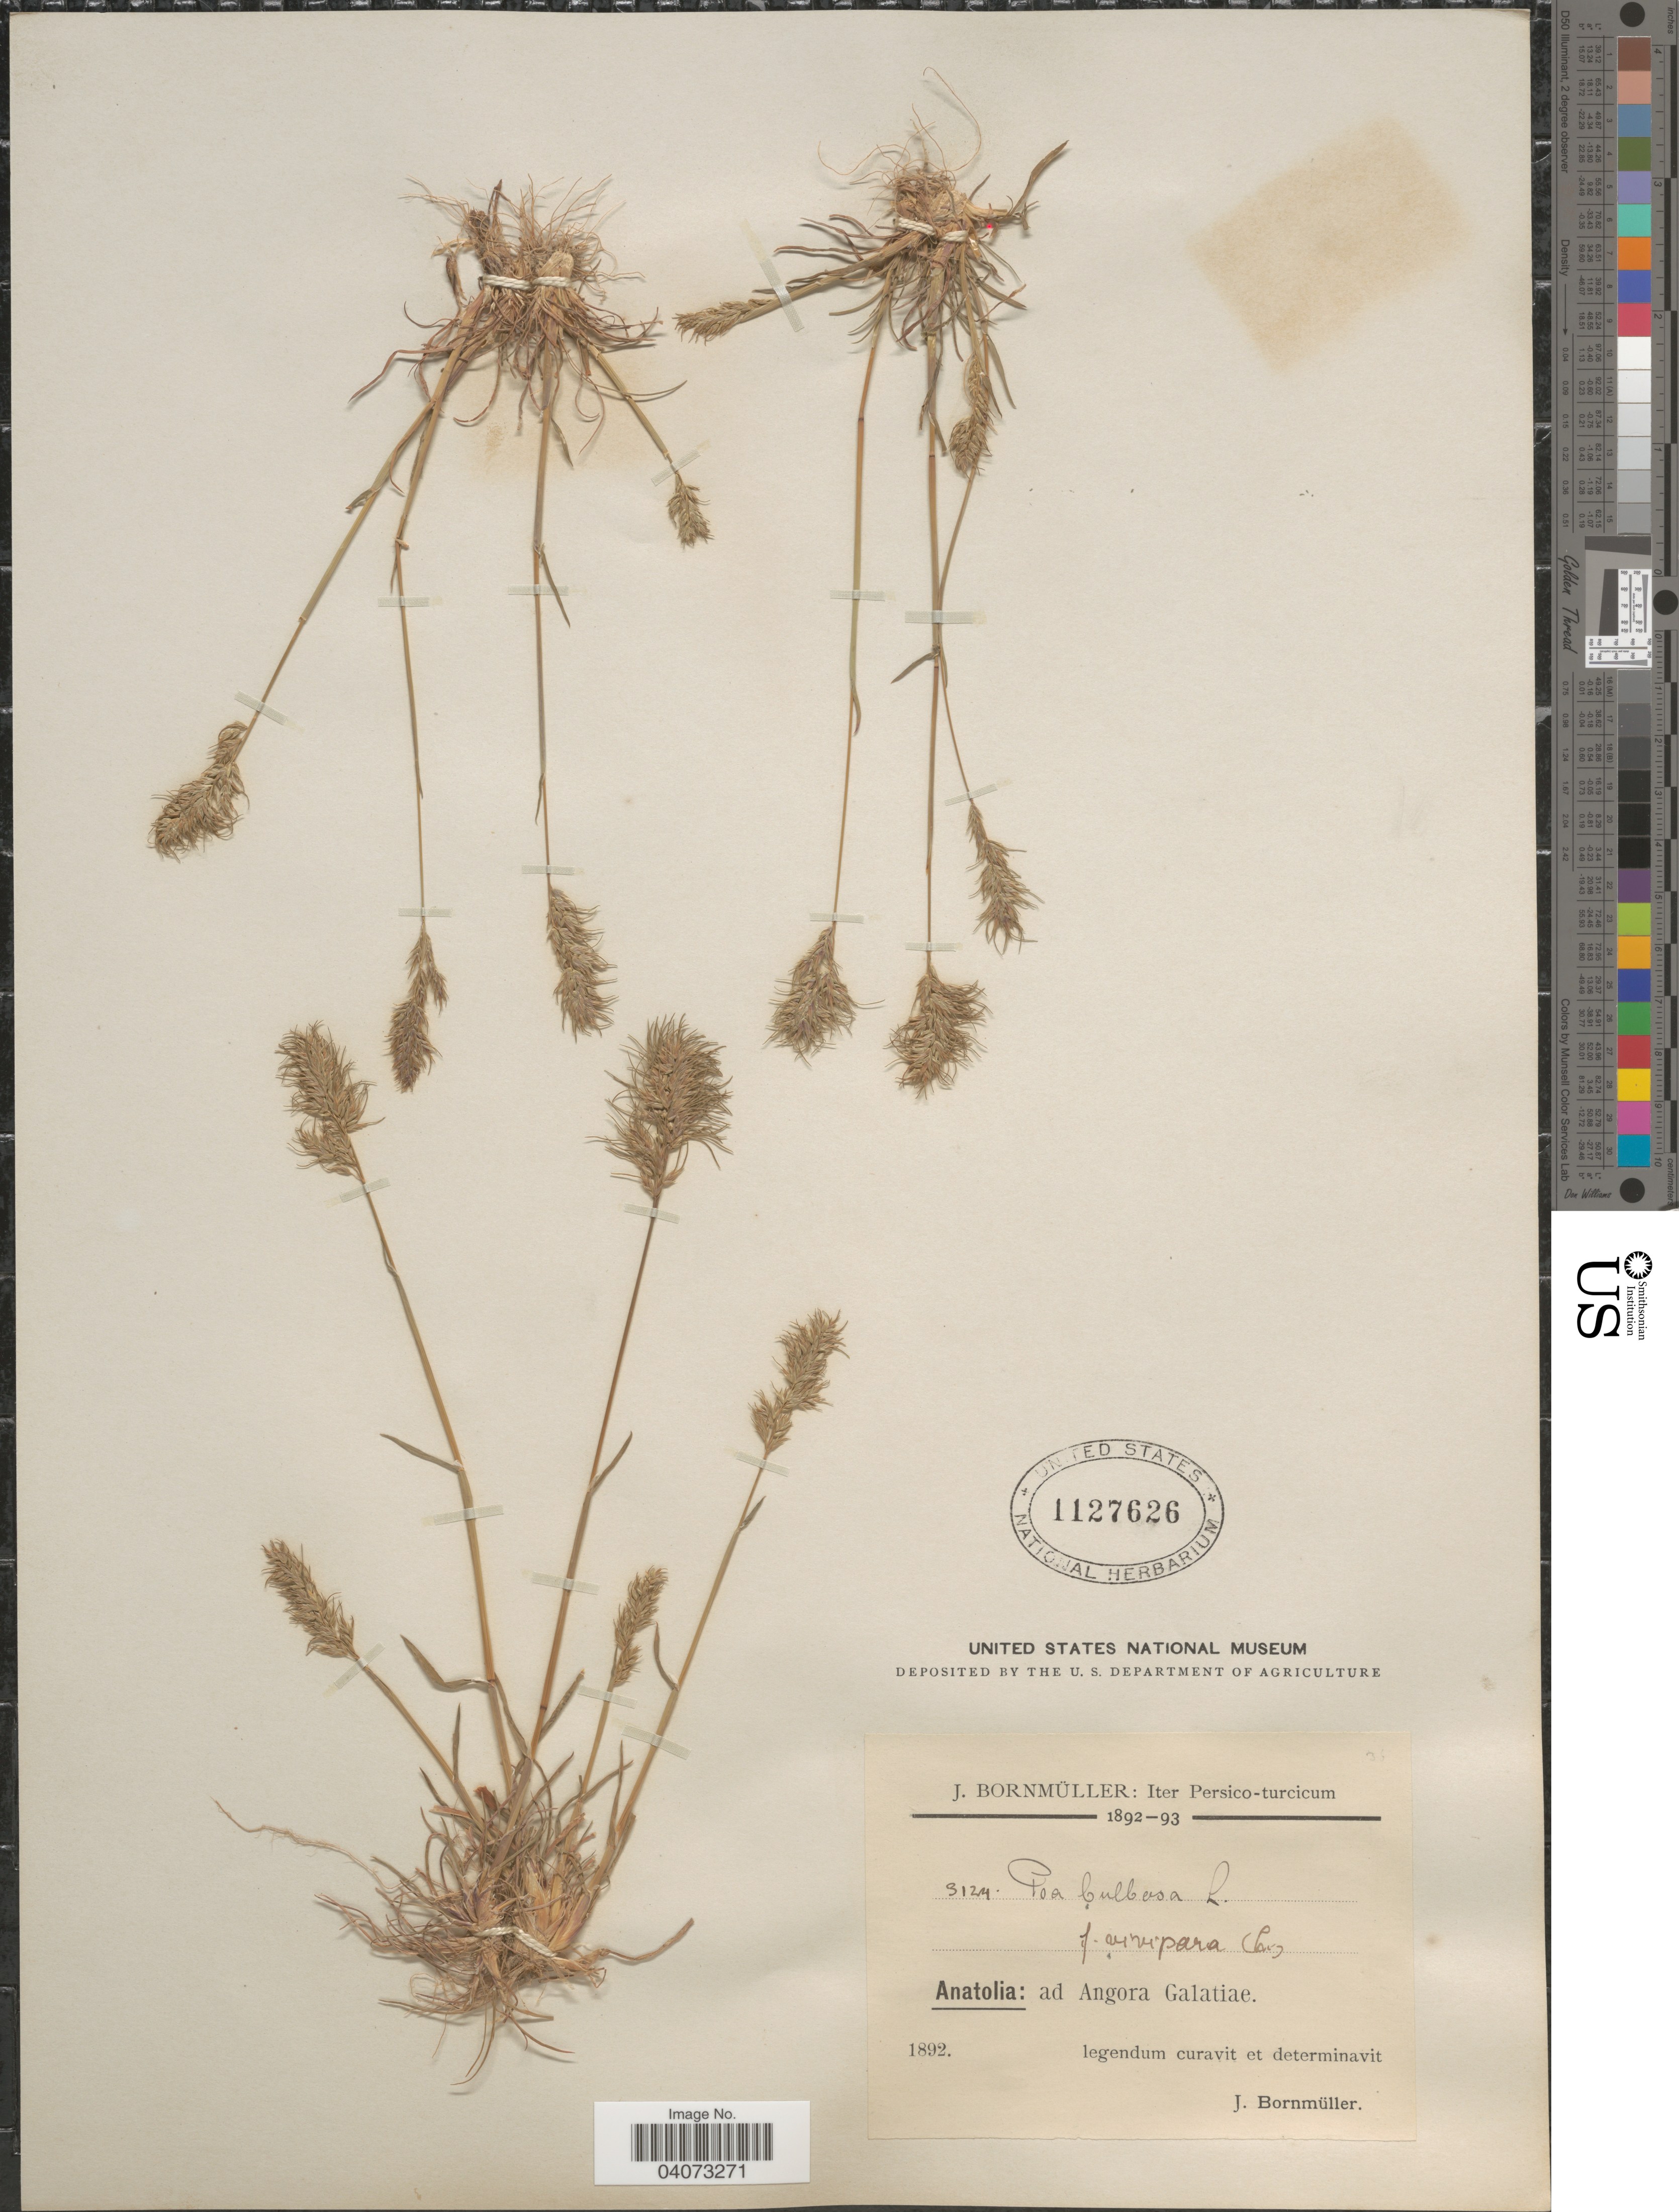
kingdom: Plantae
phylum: Tracheophyta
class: Liliopsida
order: Poales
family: Poaceae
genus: Poa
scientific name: Poa bulbosa subsp. bulbosa var. vivipara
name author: Koeler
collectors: J. Bornmüller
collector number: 3124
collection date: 1892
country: Turkey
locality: Iter Persico-turcicum 1892-93. Anatolia: ad Angora Galatiae.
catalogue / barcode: US 1127626